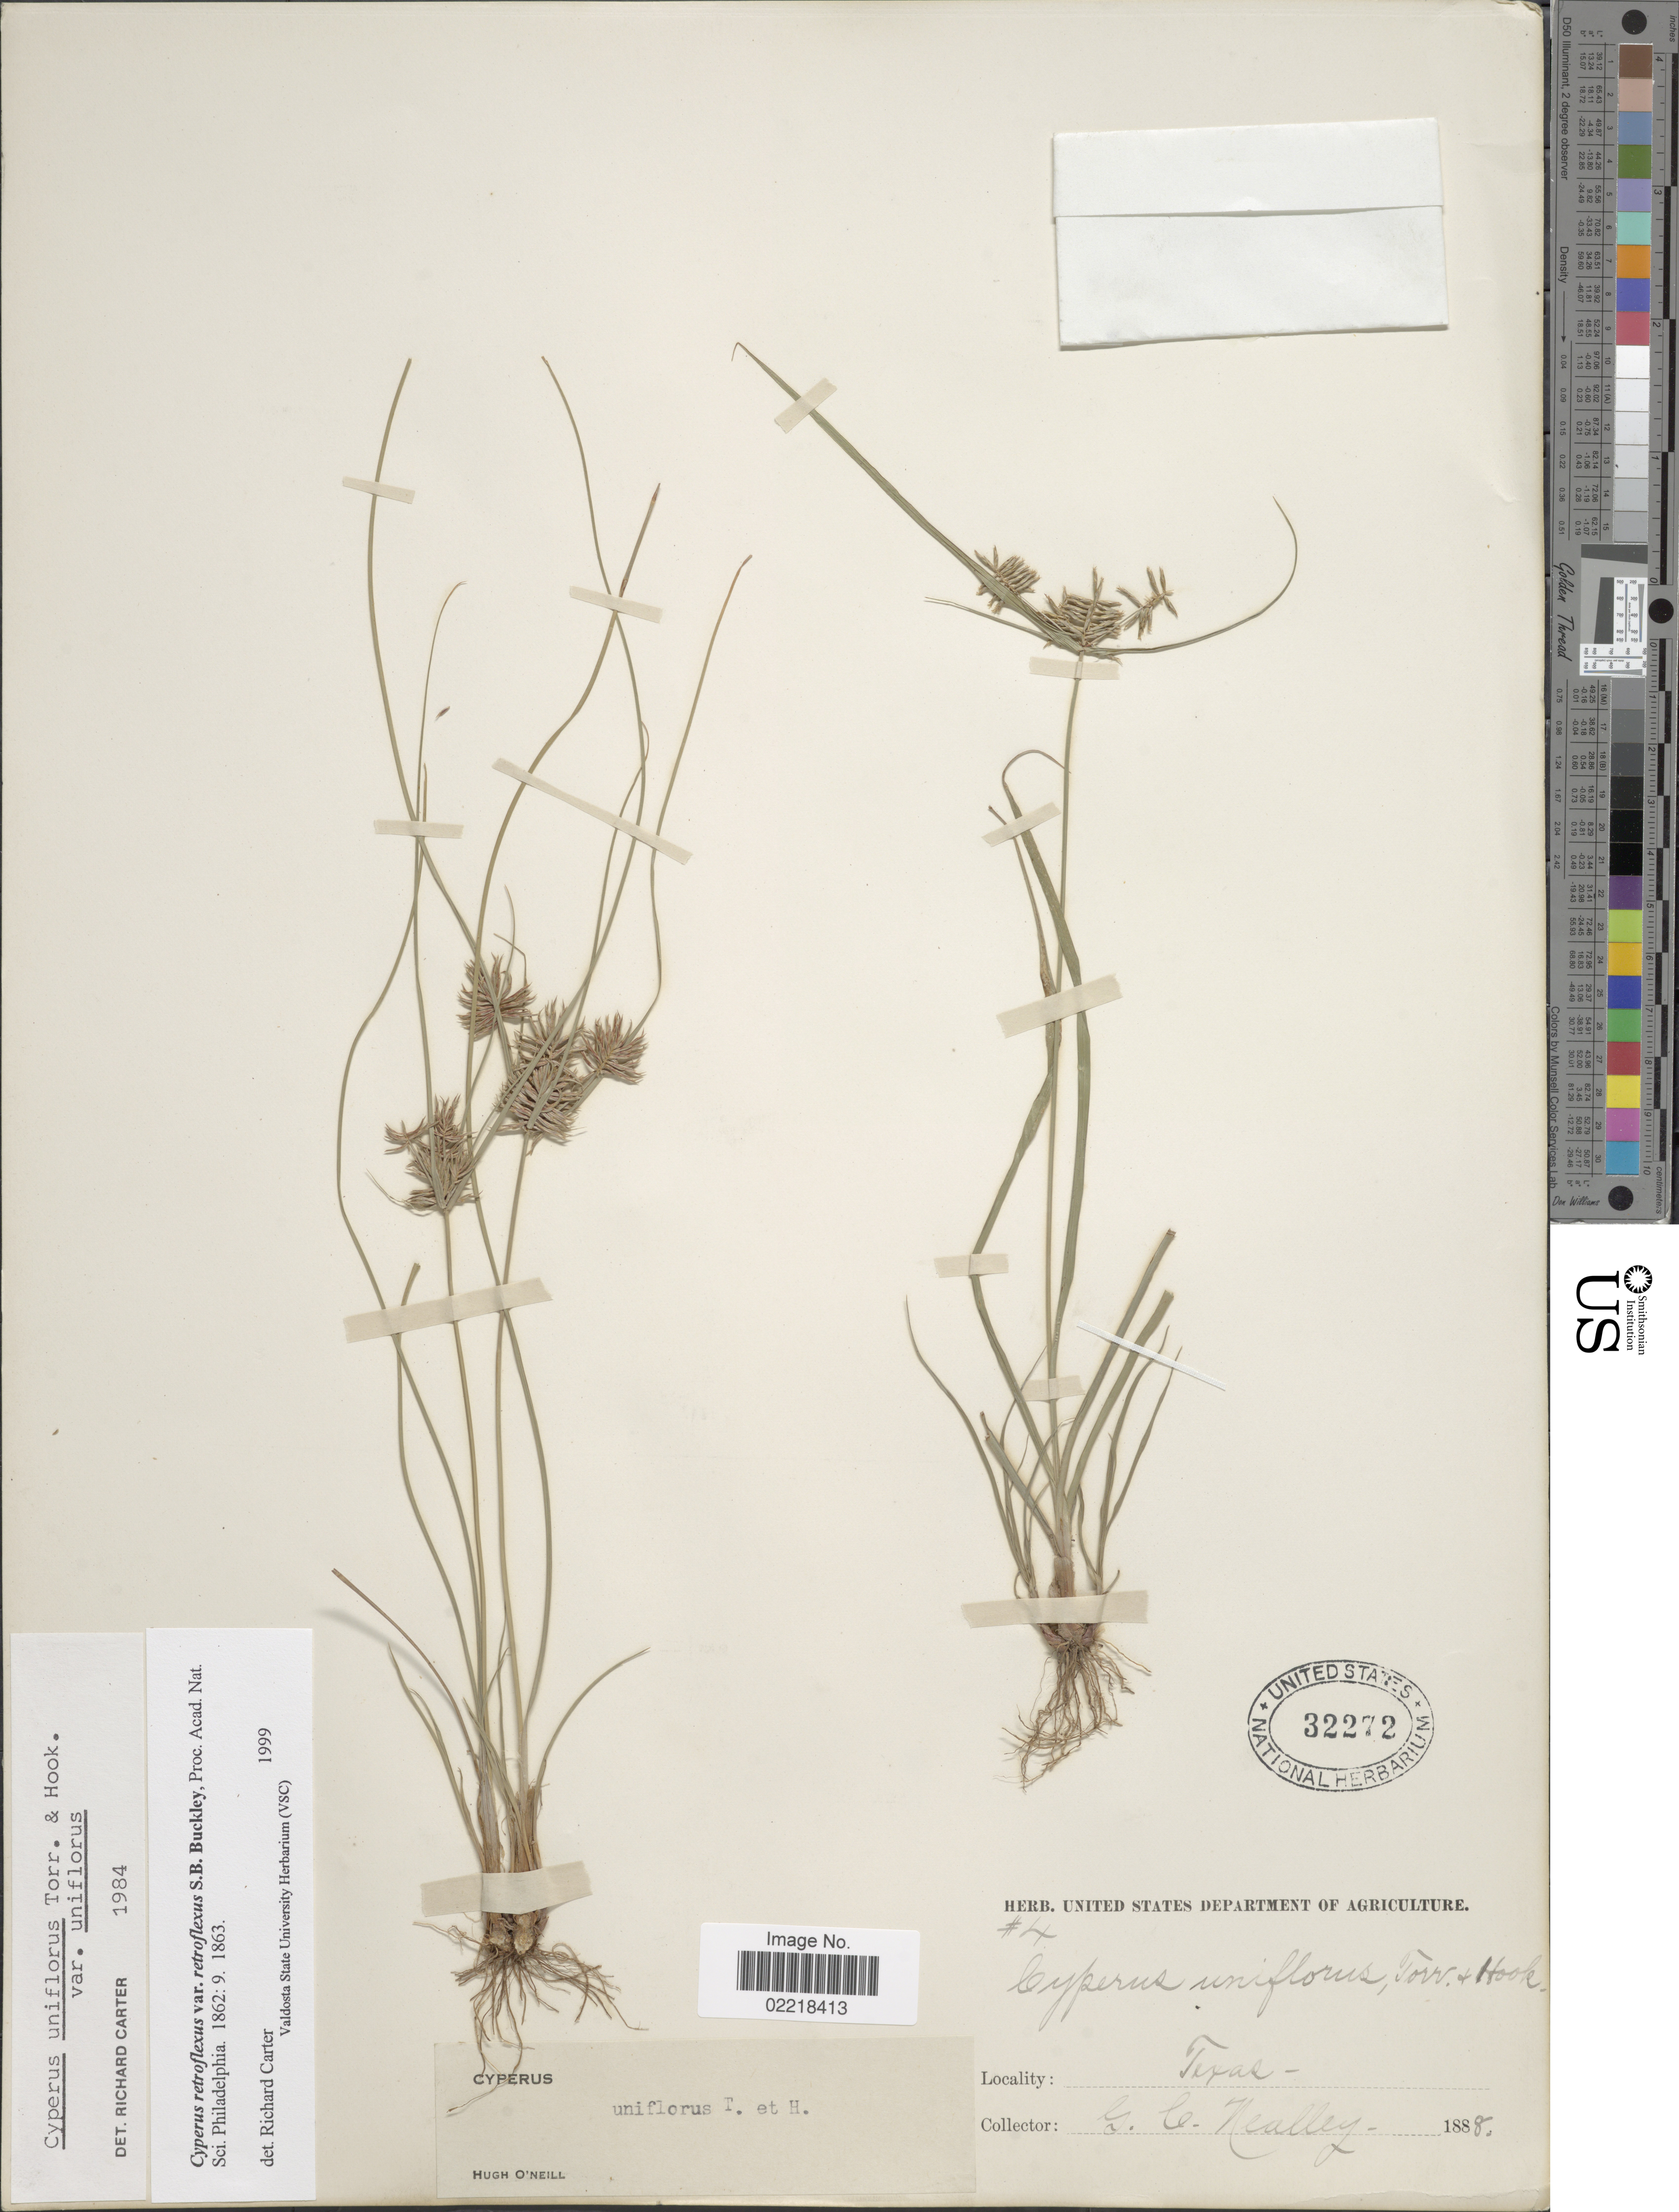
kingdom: Plantae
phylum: Tracheophyta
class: Liliopsida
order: Poales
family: Cyperaceae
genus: Cyperus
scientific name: Cyperus retroflexus var. retroflexus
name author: Buckley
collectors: G. C. Nealley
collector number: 4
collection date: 1888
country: United States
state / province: Texas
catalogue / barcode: US 32272